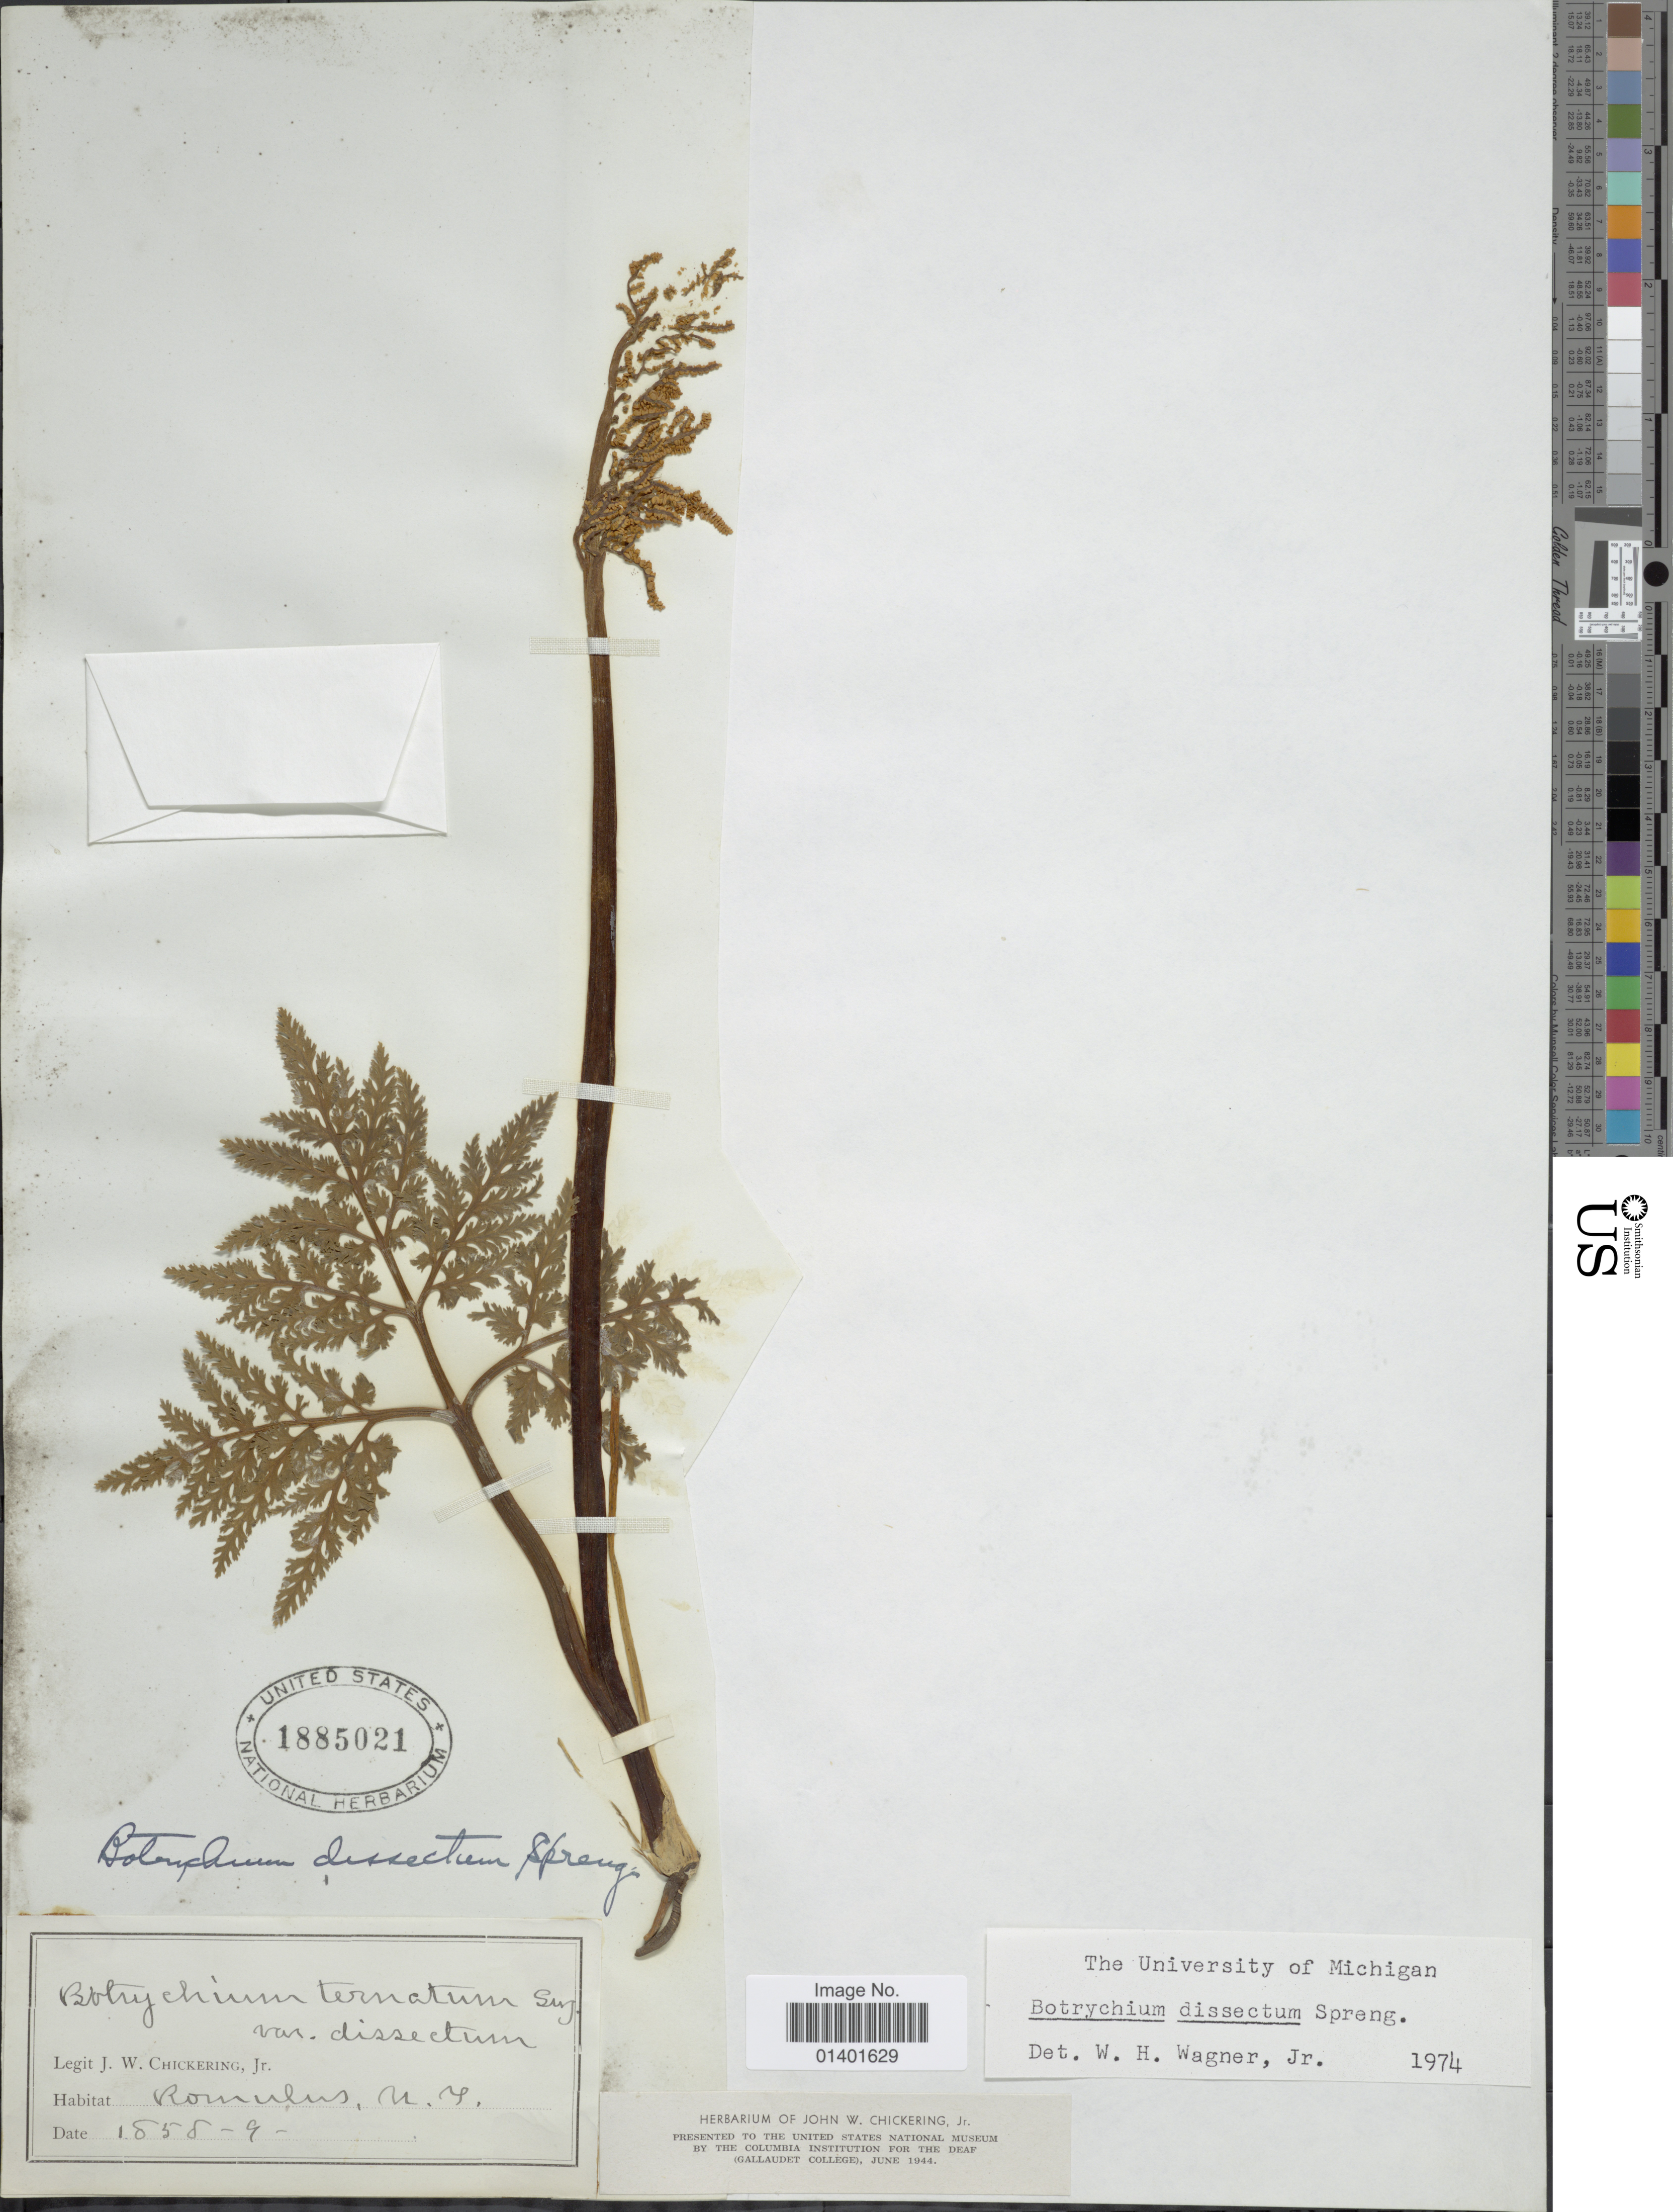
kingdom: Plantae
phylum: Tracheophyta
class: Polypodiopsida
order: Ophioglossales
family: Ophioglossaceae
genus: Botrychium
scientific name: Botrychium dissectum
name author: Spreng.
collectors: J. W. Chickering Jr.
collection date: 1858/1859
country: United States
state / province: New York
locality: Romulus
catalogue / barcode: US 1885021